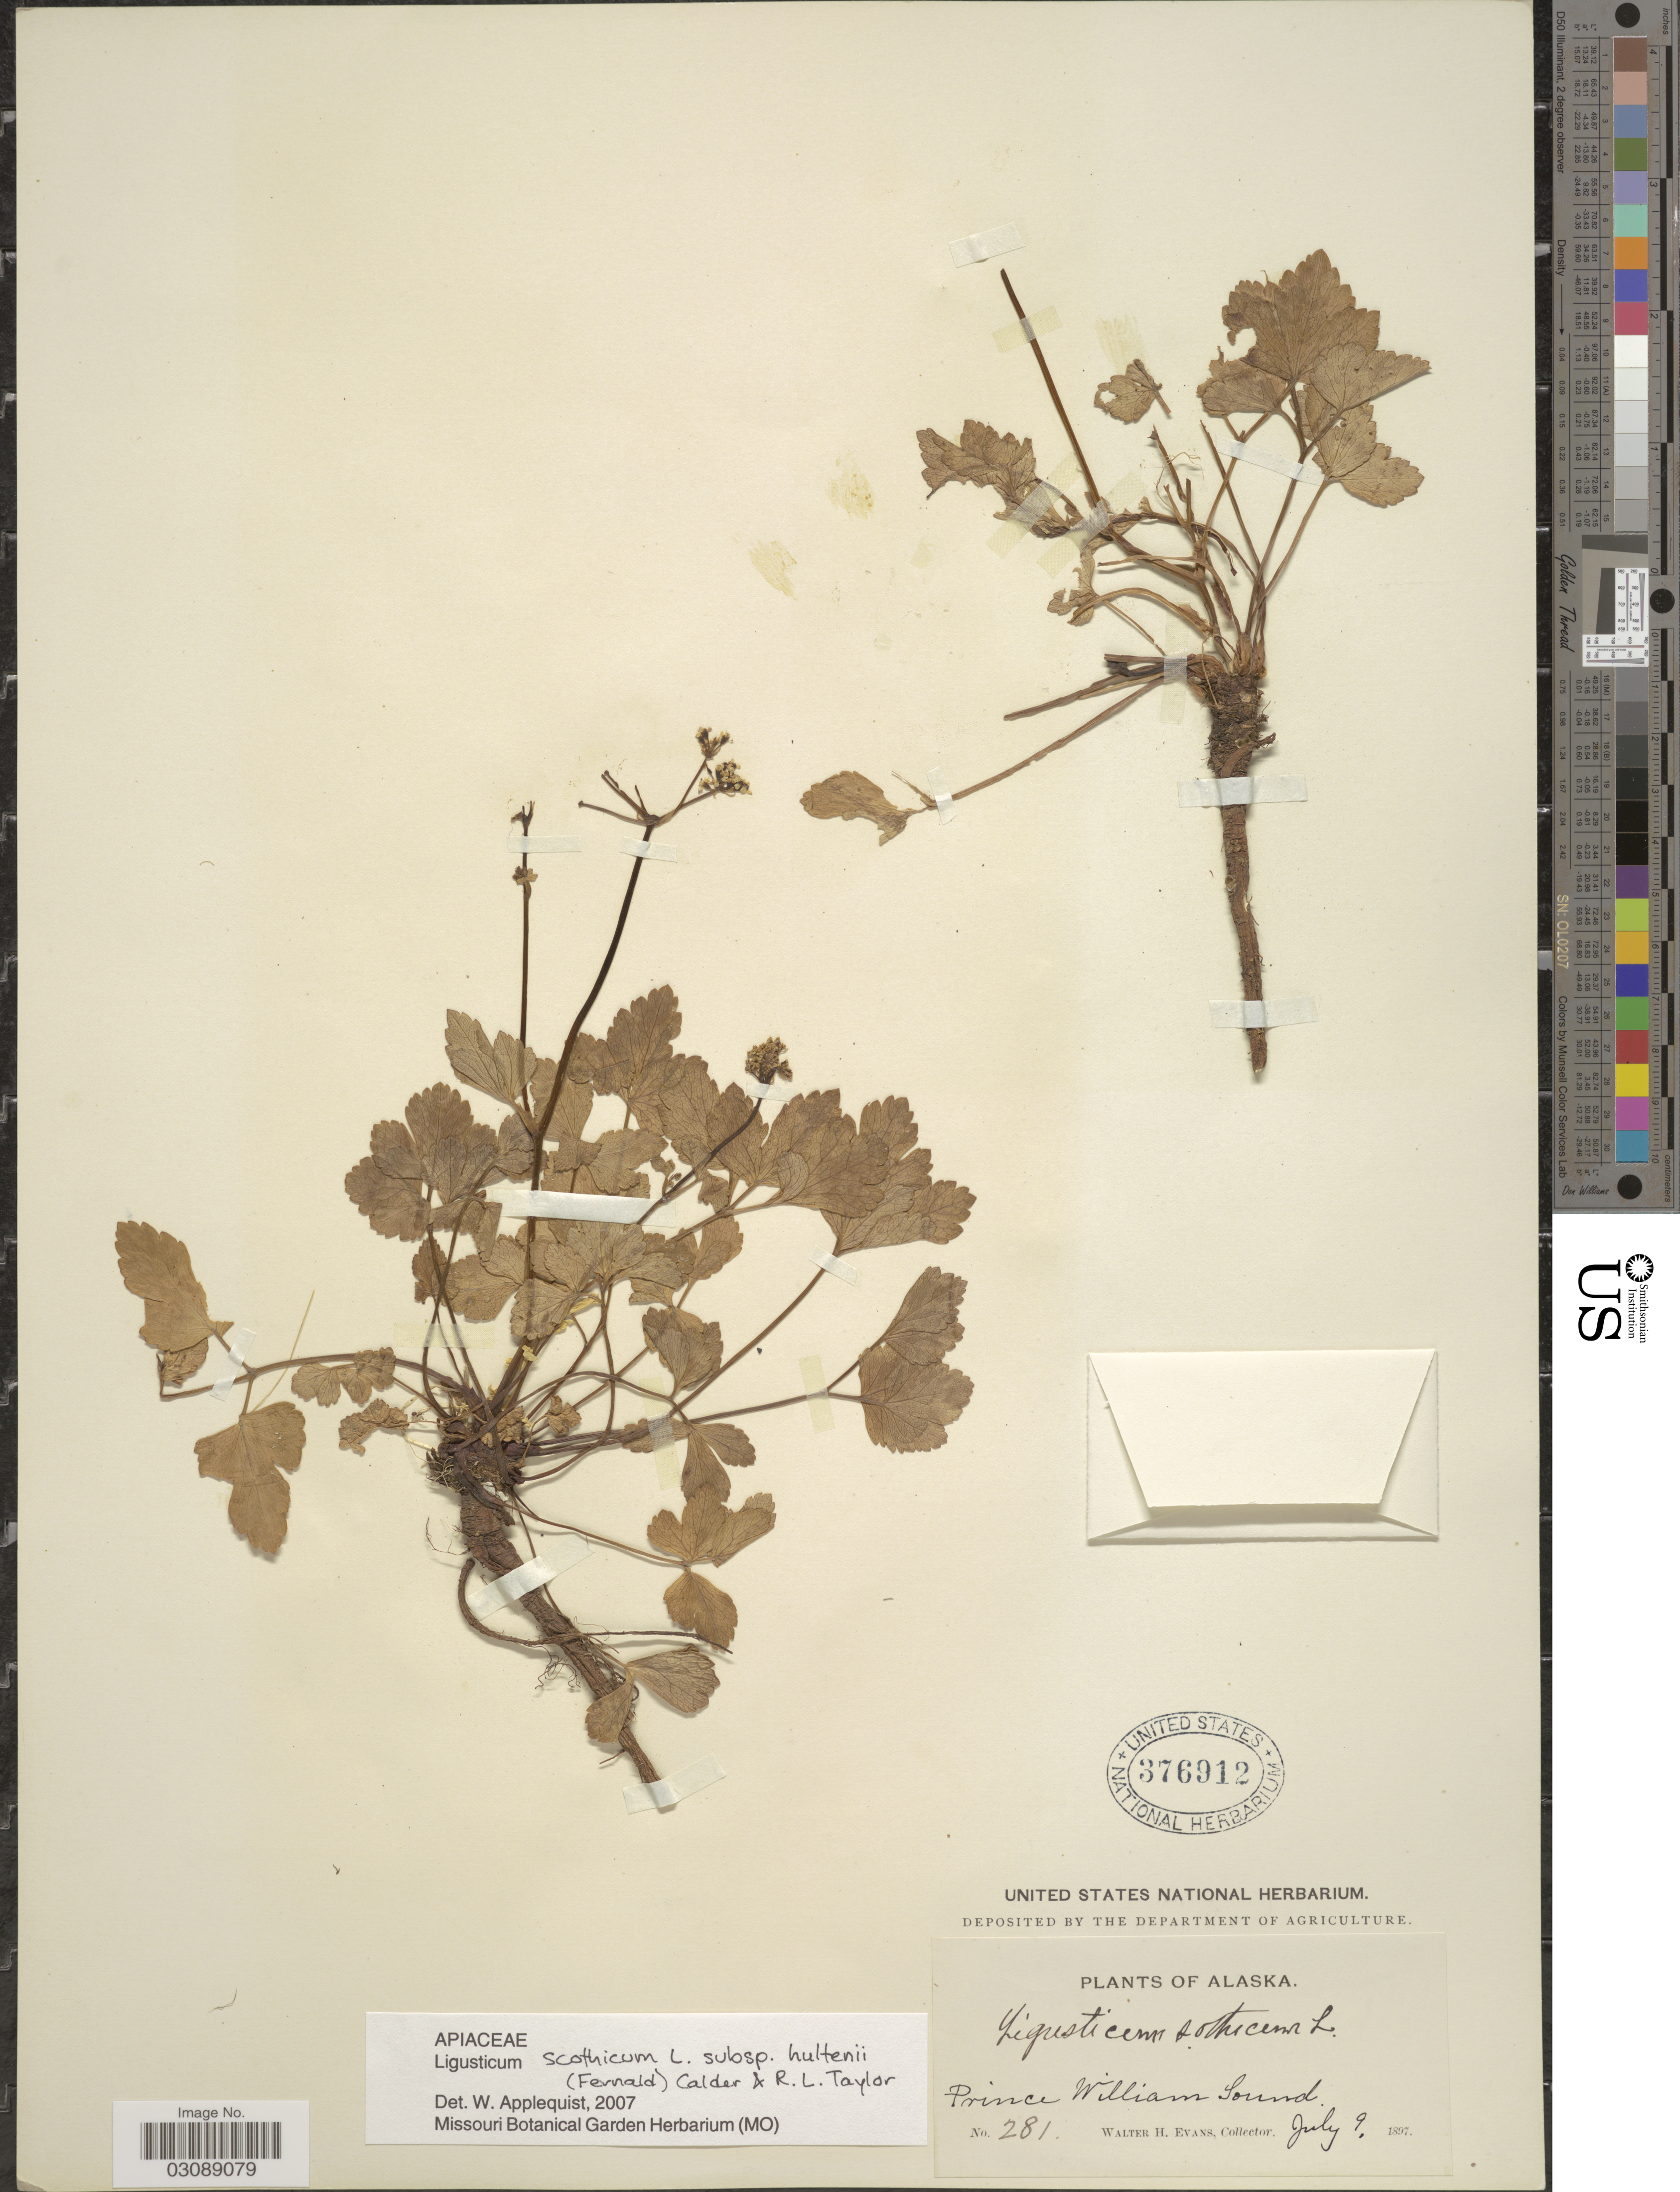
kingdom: Plantae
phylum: Tracheophyta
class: Magnoliopsida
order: Apiales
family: Apiaceae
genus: Ligusticum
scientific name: Ligusticum scoticum subsp. hultenii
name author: (Fernald) Calder & Roy L. Taylor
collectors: W. H. Evans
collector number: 281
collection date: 1897-07-09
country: United States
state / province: Alaska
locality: Prince William Sound.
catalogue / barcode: US 376912